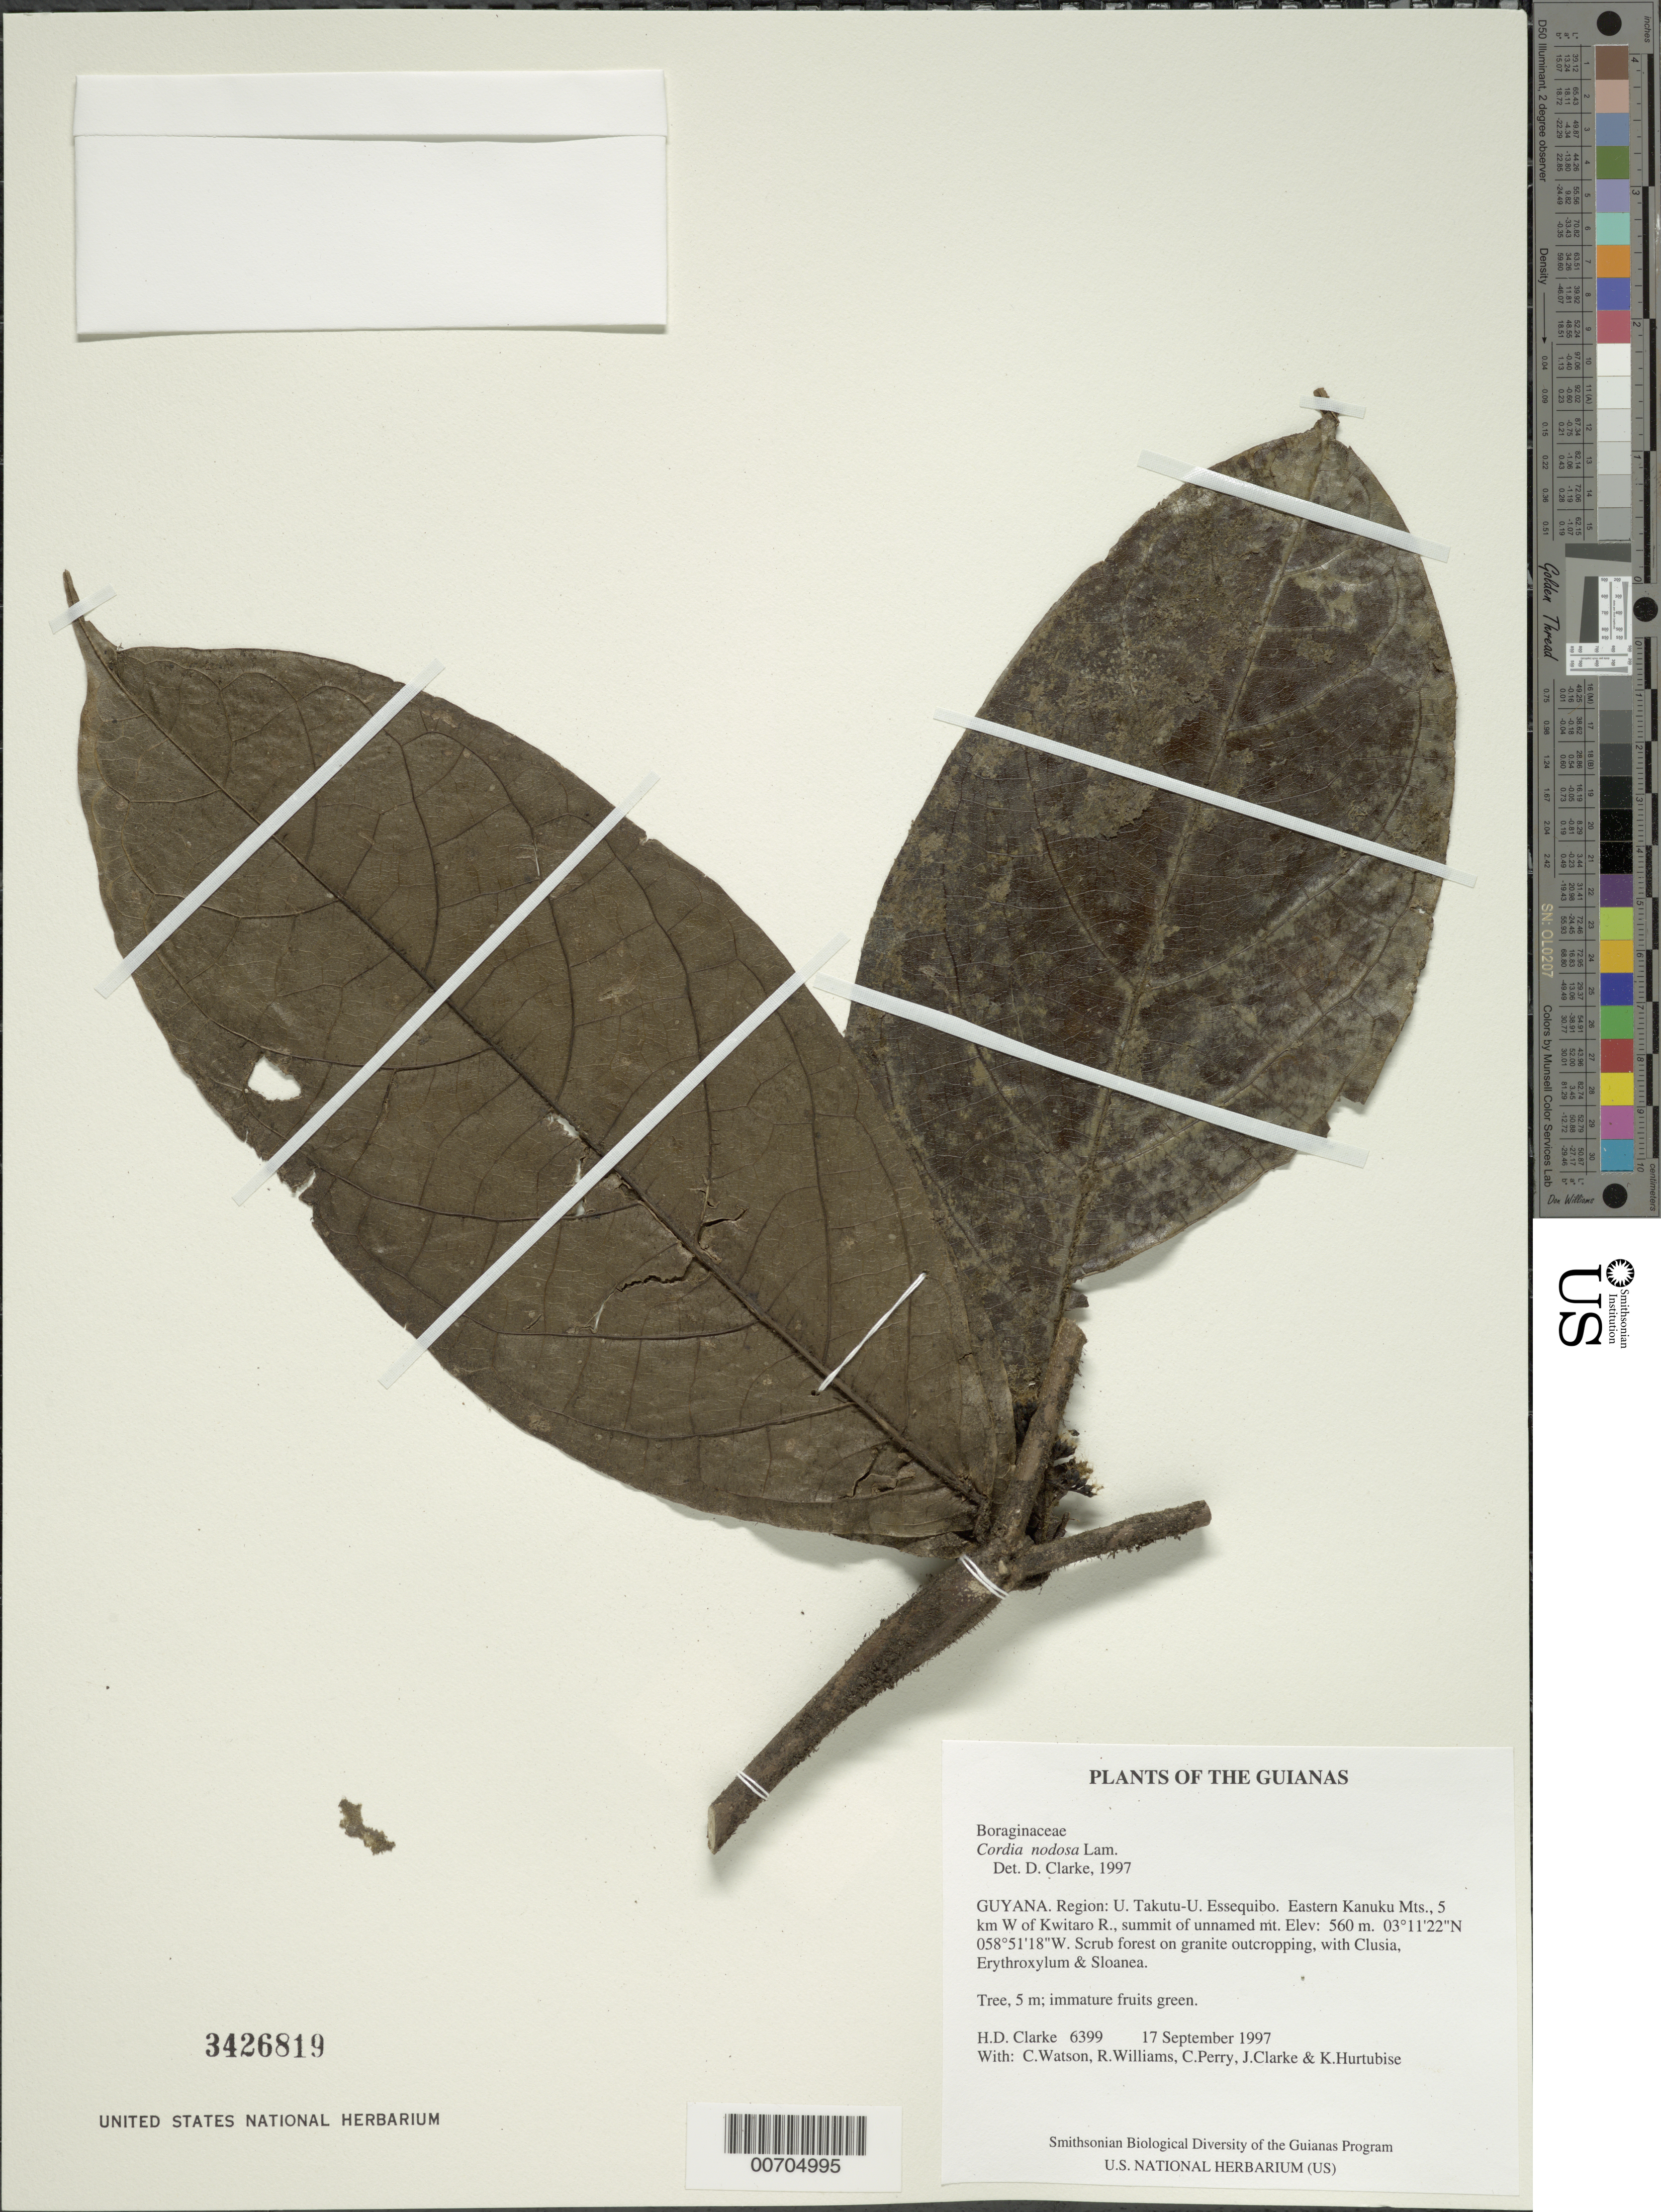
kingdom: Plantae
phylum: Tracheophyta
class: Magnoliopsida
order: Boraginales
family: Cordiaceae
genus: Cordia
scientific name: Cordia nodosa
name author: Lam.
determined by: Clarke, H. D., University of North Carolina (Asheville)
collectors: H. D. Clarke, C. Watson, R. Williams, C. Perry, J. Clarke & K. Hurtubise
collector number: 6399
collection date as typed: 17 September 1997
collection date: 1997-09-17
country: Guyana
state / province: U. Takutu-U. Essequibo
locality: Eastern Kanuku Mts., 5 km W of Kwitaro R., summit of unnamed mt.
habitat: Scrub forest on granite outcropping, with Clusia, Erythroxylum & Sloanea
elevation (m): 560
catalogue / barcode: US 3426819